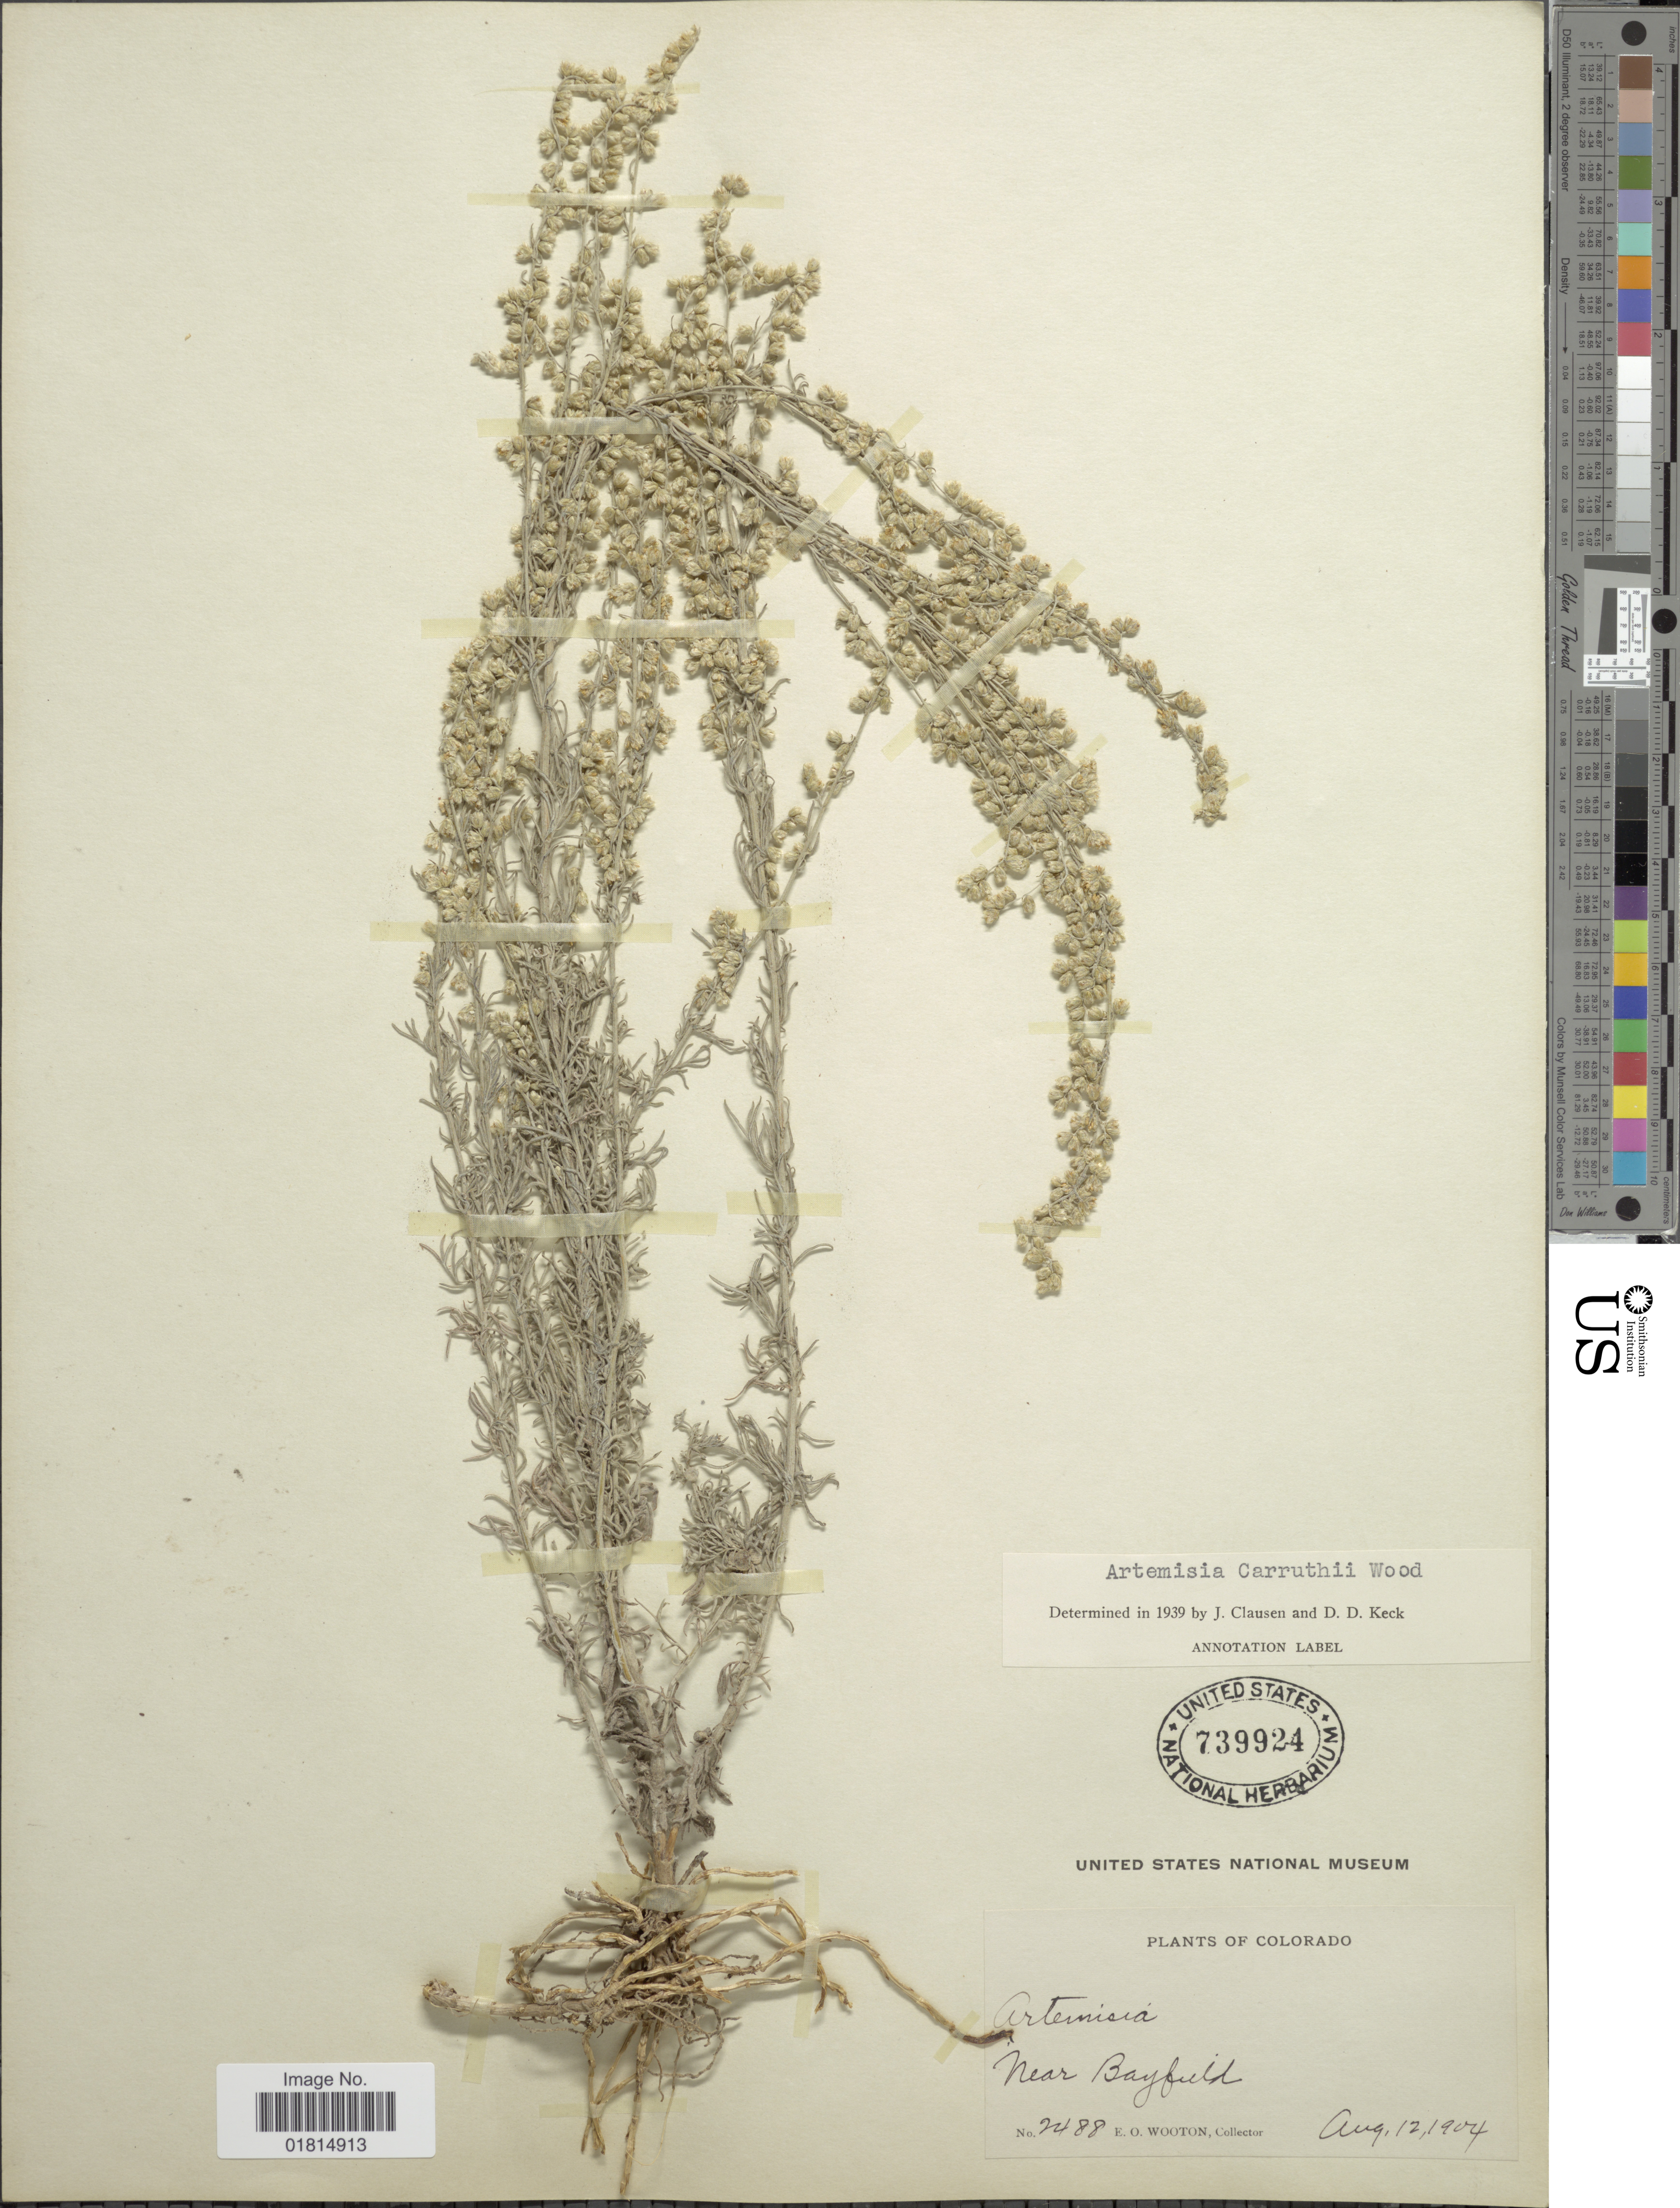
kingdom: Plantae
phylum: Tracheophyta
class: Magnoliopsida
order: Asterales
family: Asteraceae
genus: Artemisia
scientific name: Artemisia carruthii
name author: Alph. Wood ex Carruth.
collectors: E. O. Wooton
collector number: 2488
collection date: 1904-08-12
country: United States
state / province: Colorado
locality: Near Bayfield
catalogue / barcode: US 739924